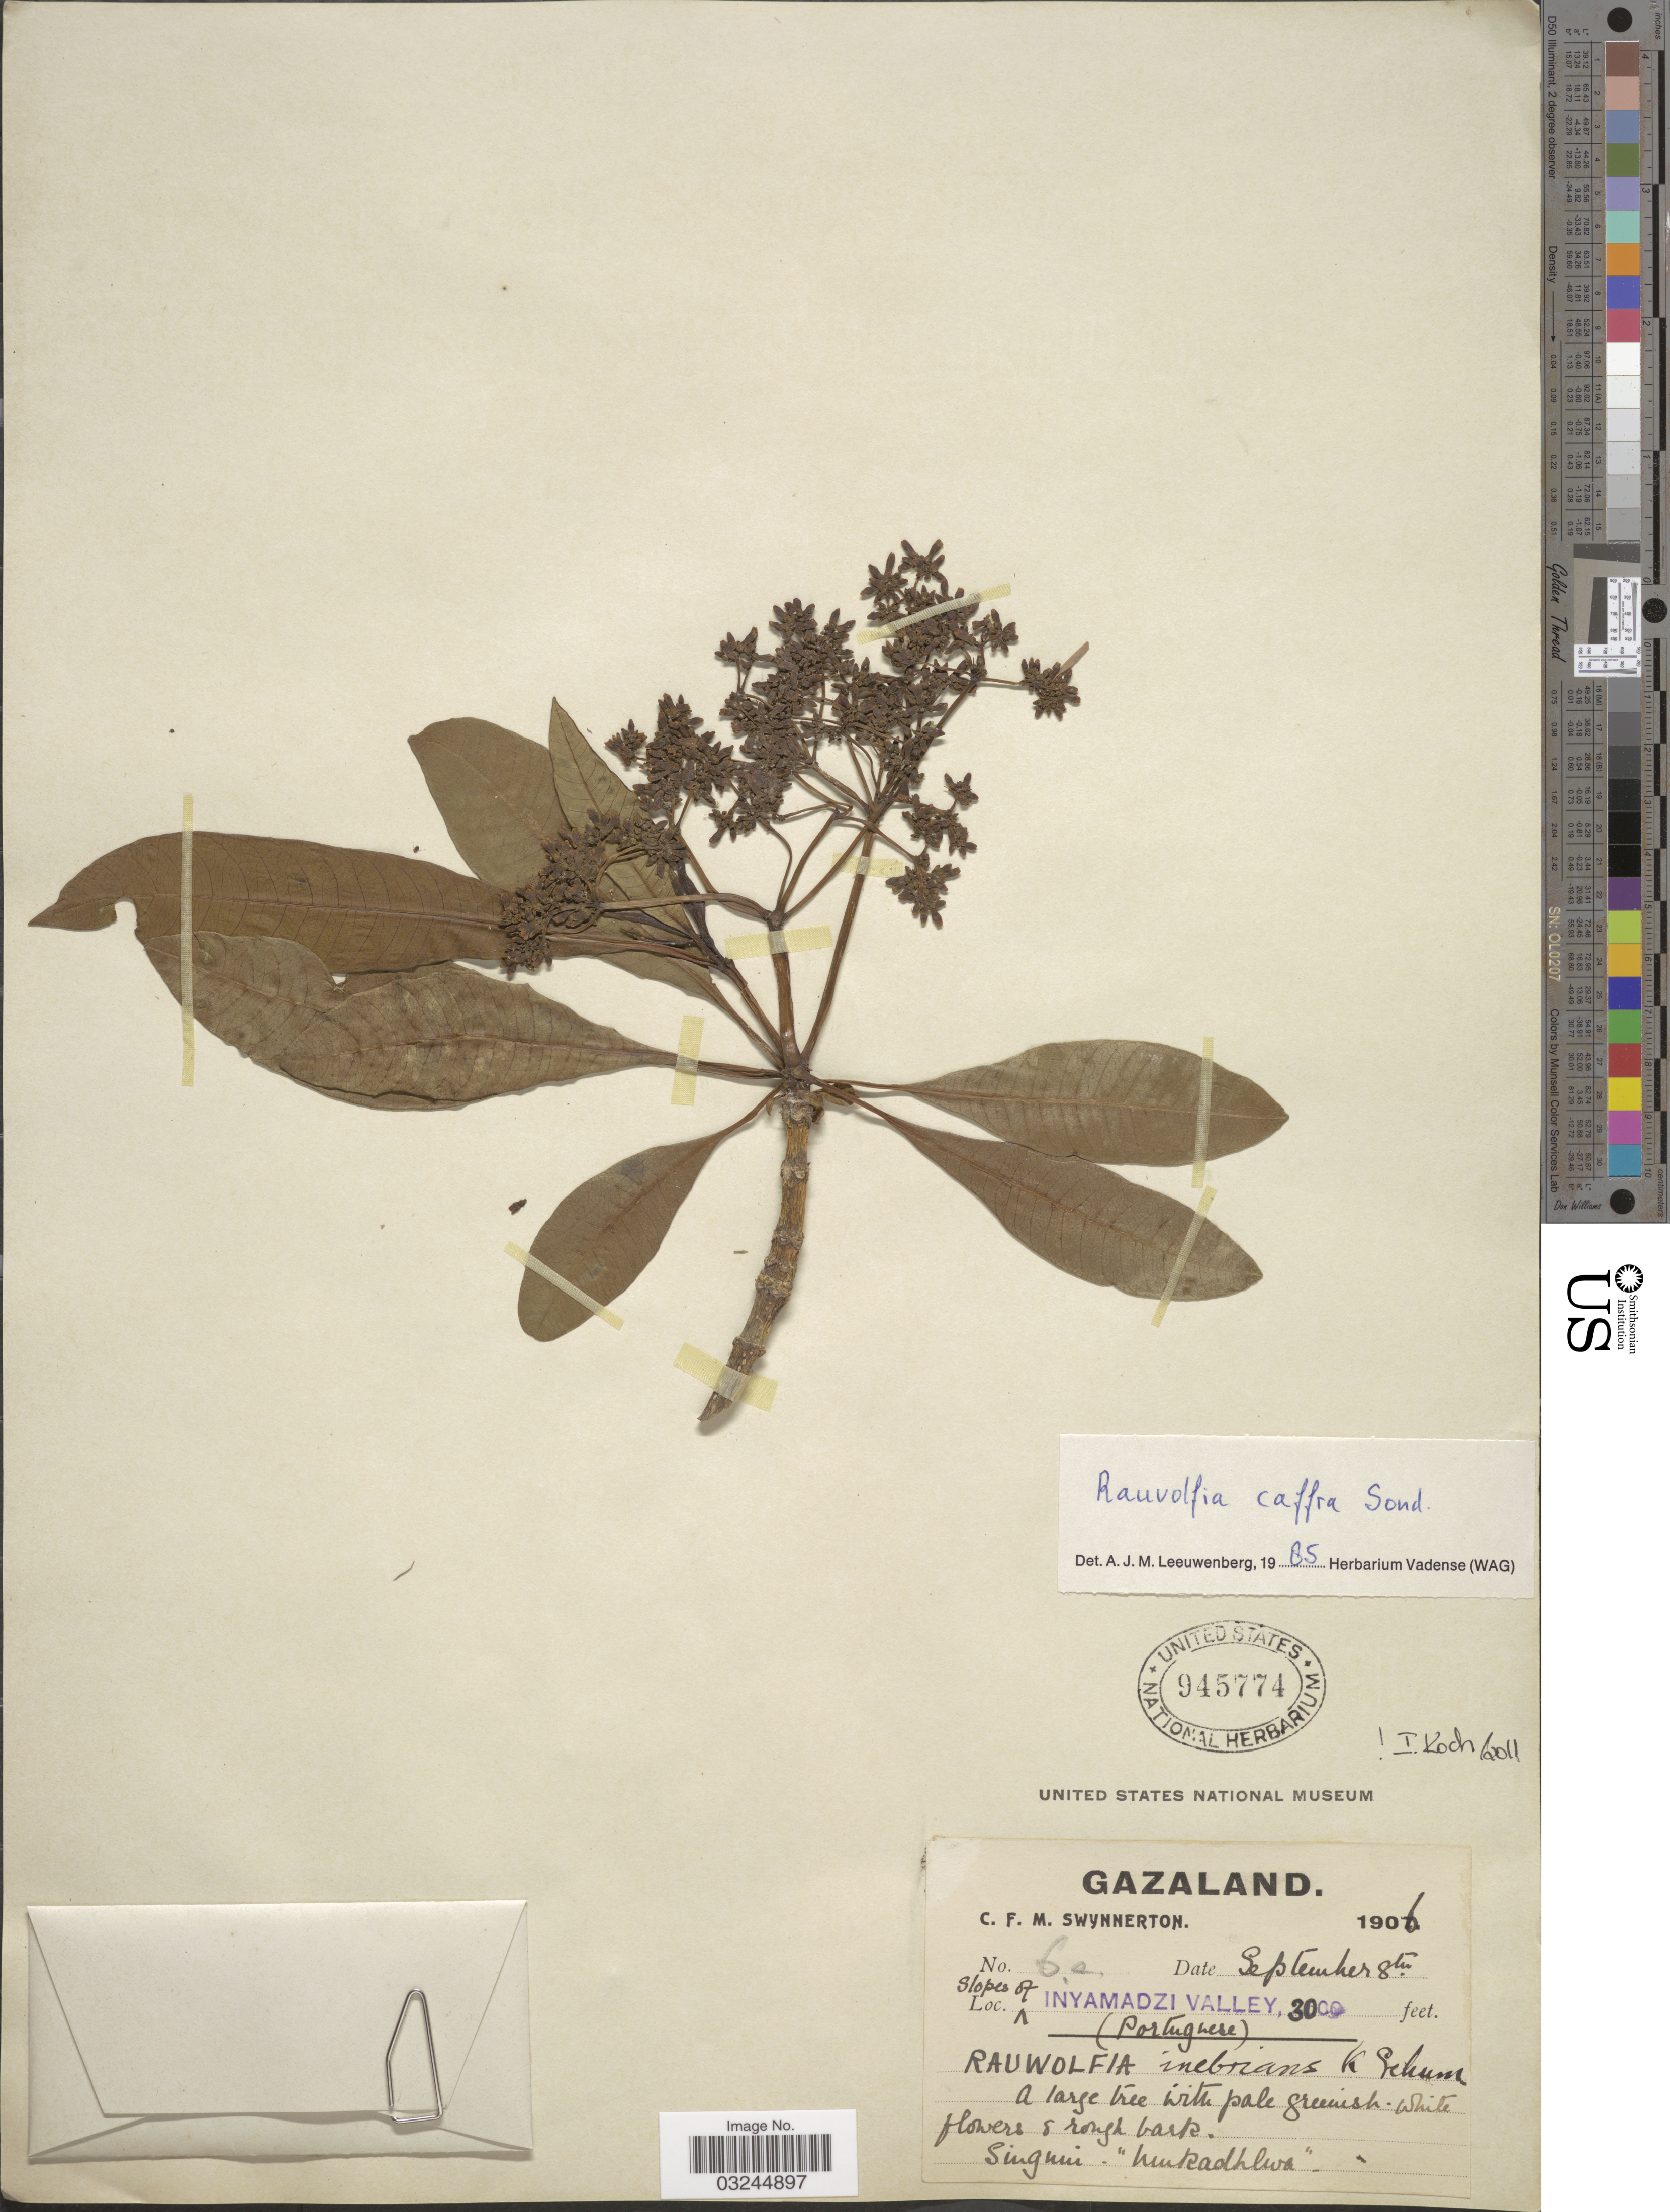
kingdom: Plantae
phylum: Tracheophyta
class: Magnoliopsida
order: Gentianales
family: Apocynaceae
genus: Rauvolfia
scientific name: Rauvolfia caffra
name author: Sond.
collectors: C. Swynnerton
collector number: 64*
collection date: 1906-09-08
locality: Gazaland. Slopes of Inyamadzi Valley.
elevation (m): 914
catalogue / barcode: US 945774